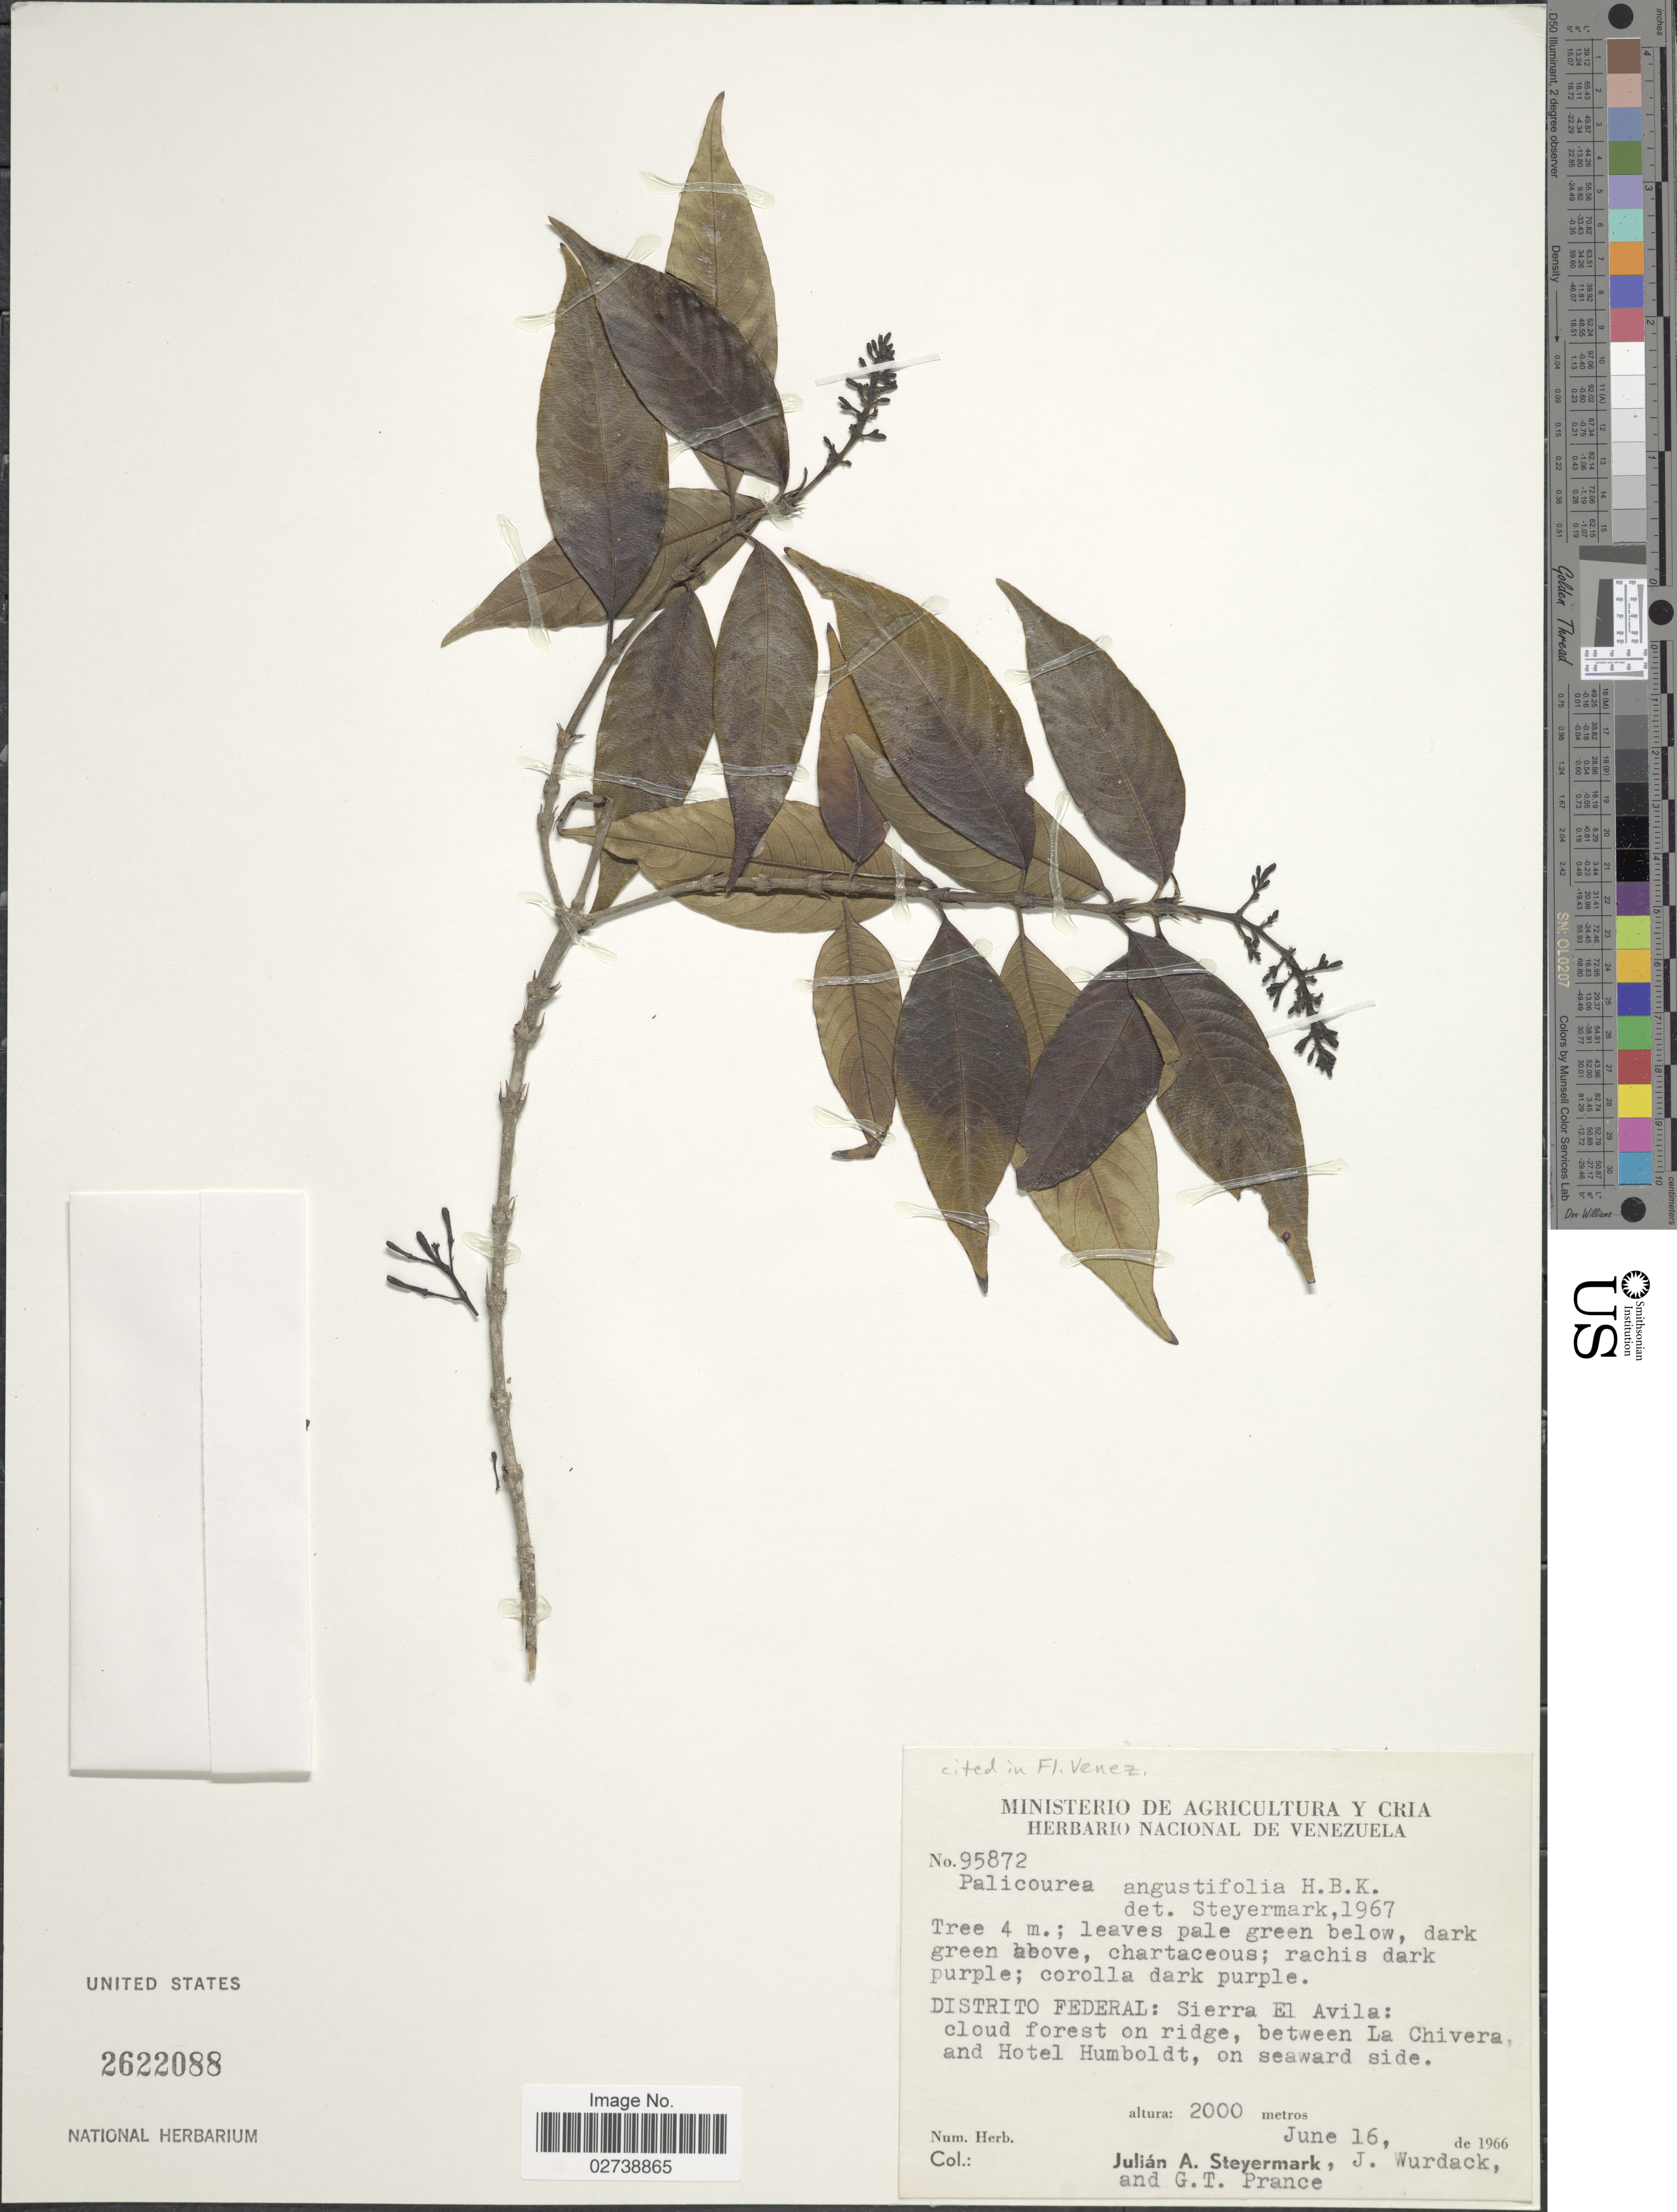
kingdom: Plantae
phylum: Tracheophyta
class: Magnoliopsida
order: Gentianales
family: Rubiaceae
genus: Palicourea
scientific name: Palicourea angustifolia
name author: Kunth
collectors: J. Steyermark, J. J. Wurdack & G. T. Prance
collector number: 95872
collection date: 1966-06-16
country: Venezuela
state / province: Miranda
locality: Distrito Federal: Sierra El Avila: cloud forest on ridge, between La Chivera and Hotel Humboldt, on seaward side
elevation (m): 2000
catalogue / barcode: US 2622088